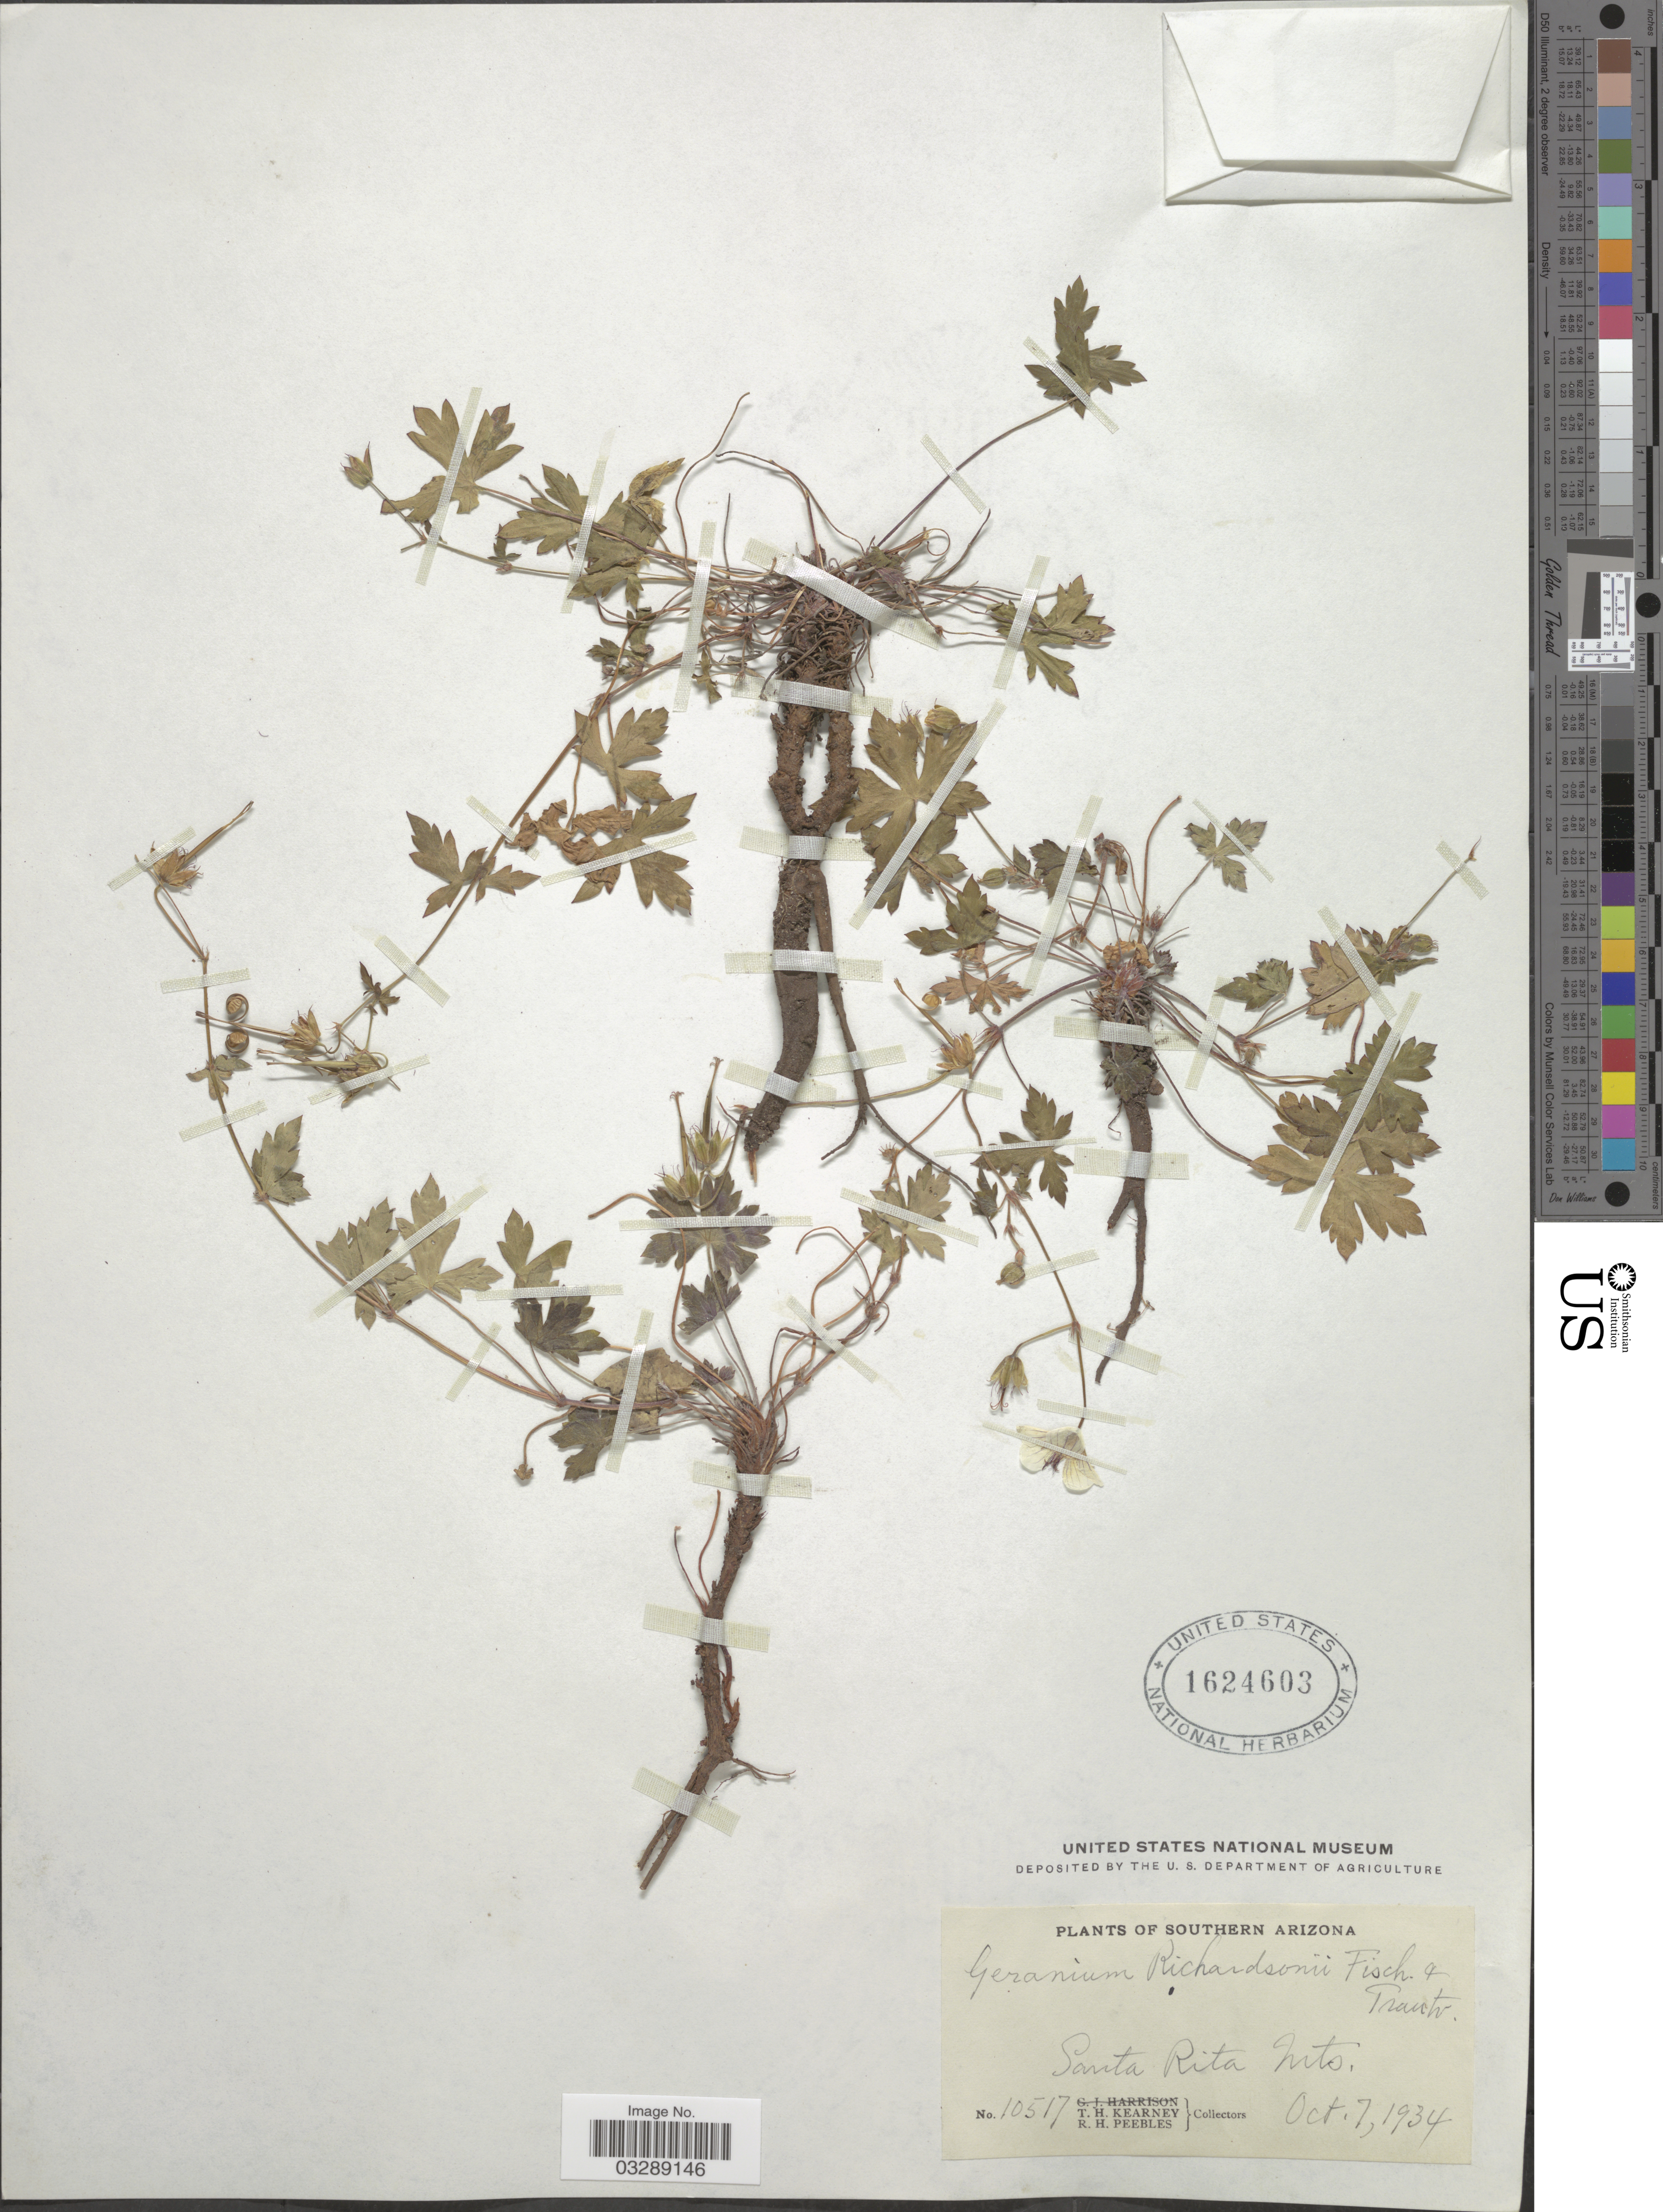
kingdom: Plantae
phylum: Tracheophyta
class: Magnoliopsida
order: Geraniales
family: Geraniaceae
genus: Geranium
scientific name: Geranium richardsonii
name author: Fisch. & Trautv.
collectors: T. H. Kearney & R. H. Peebles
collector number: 10517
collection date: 1934-10-07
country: United States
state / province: Arizona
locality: Southern Arizona. Santa Rita Mts.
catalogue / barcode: US 1624603